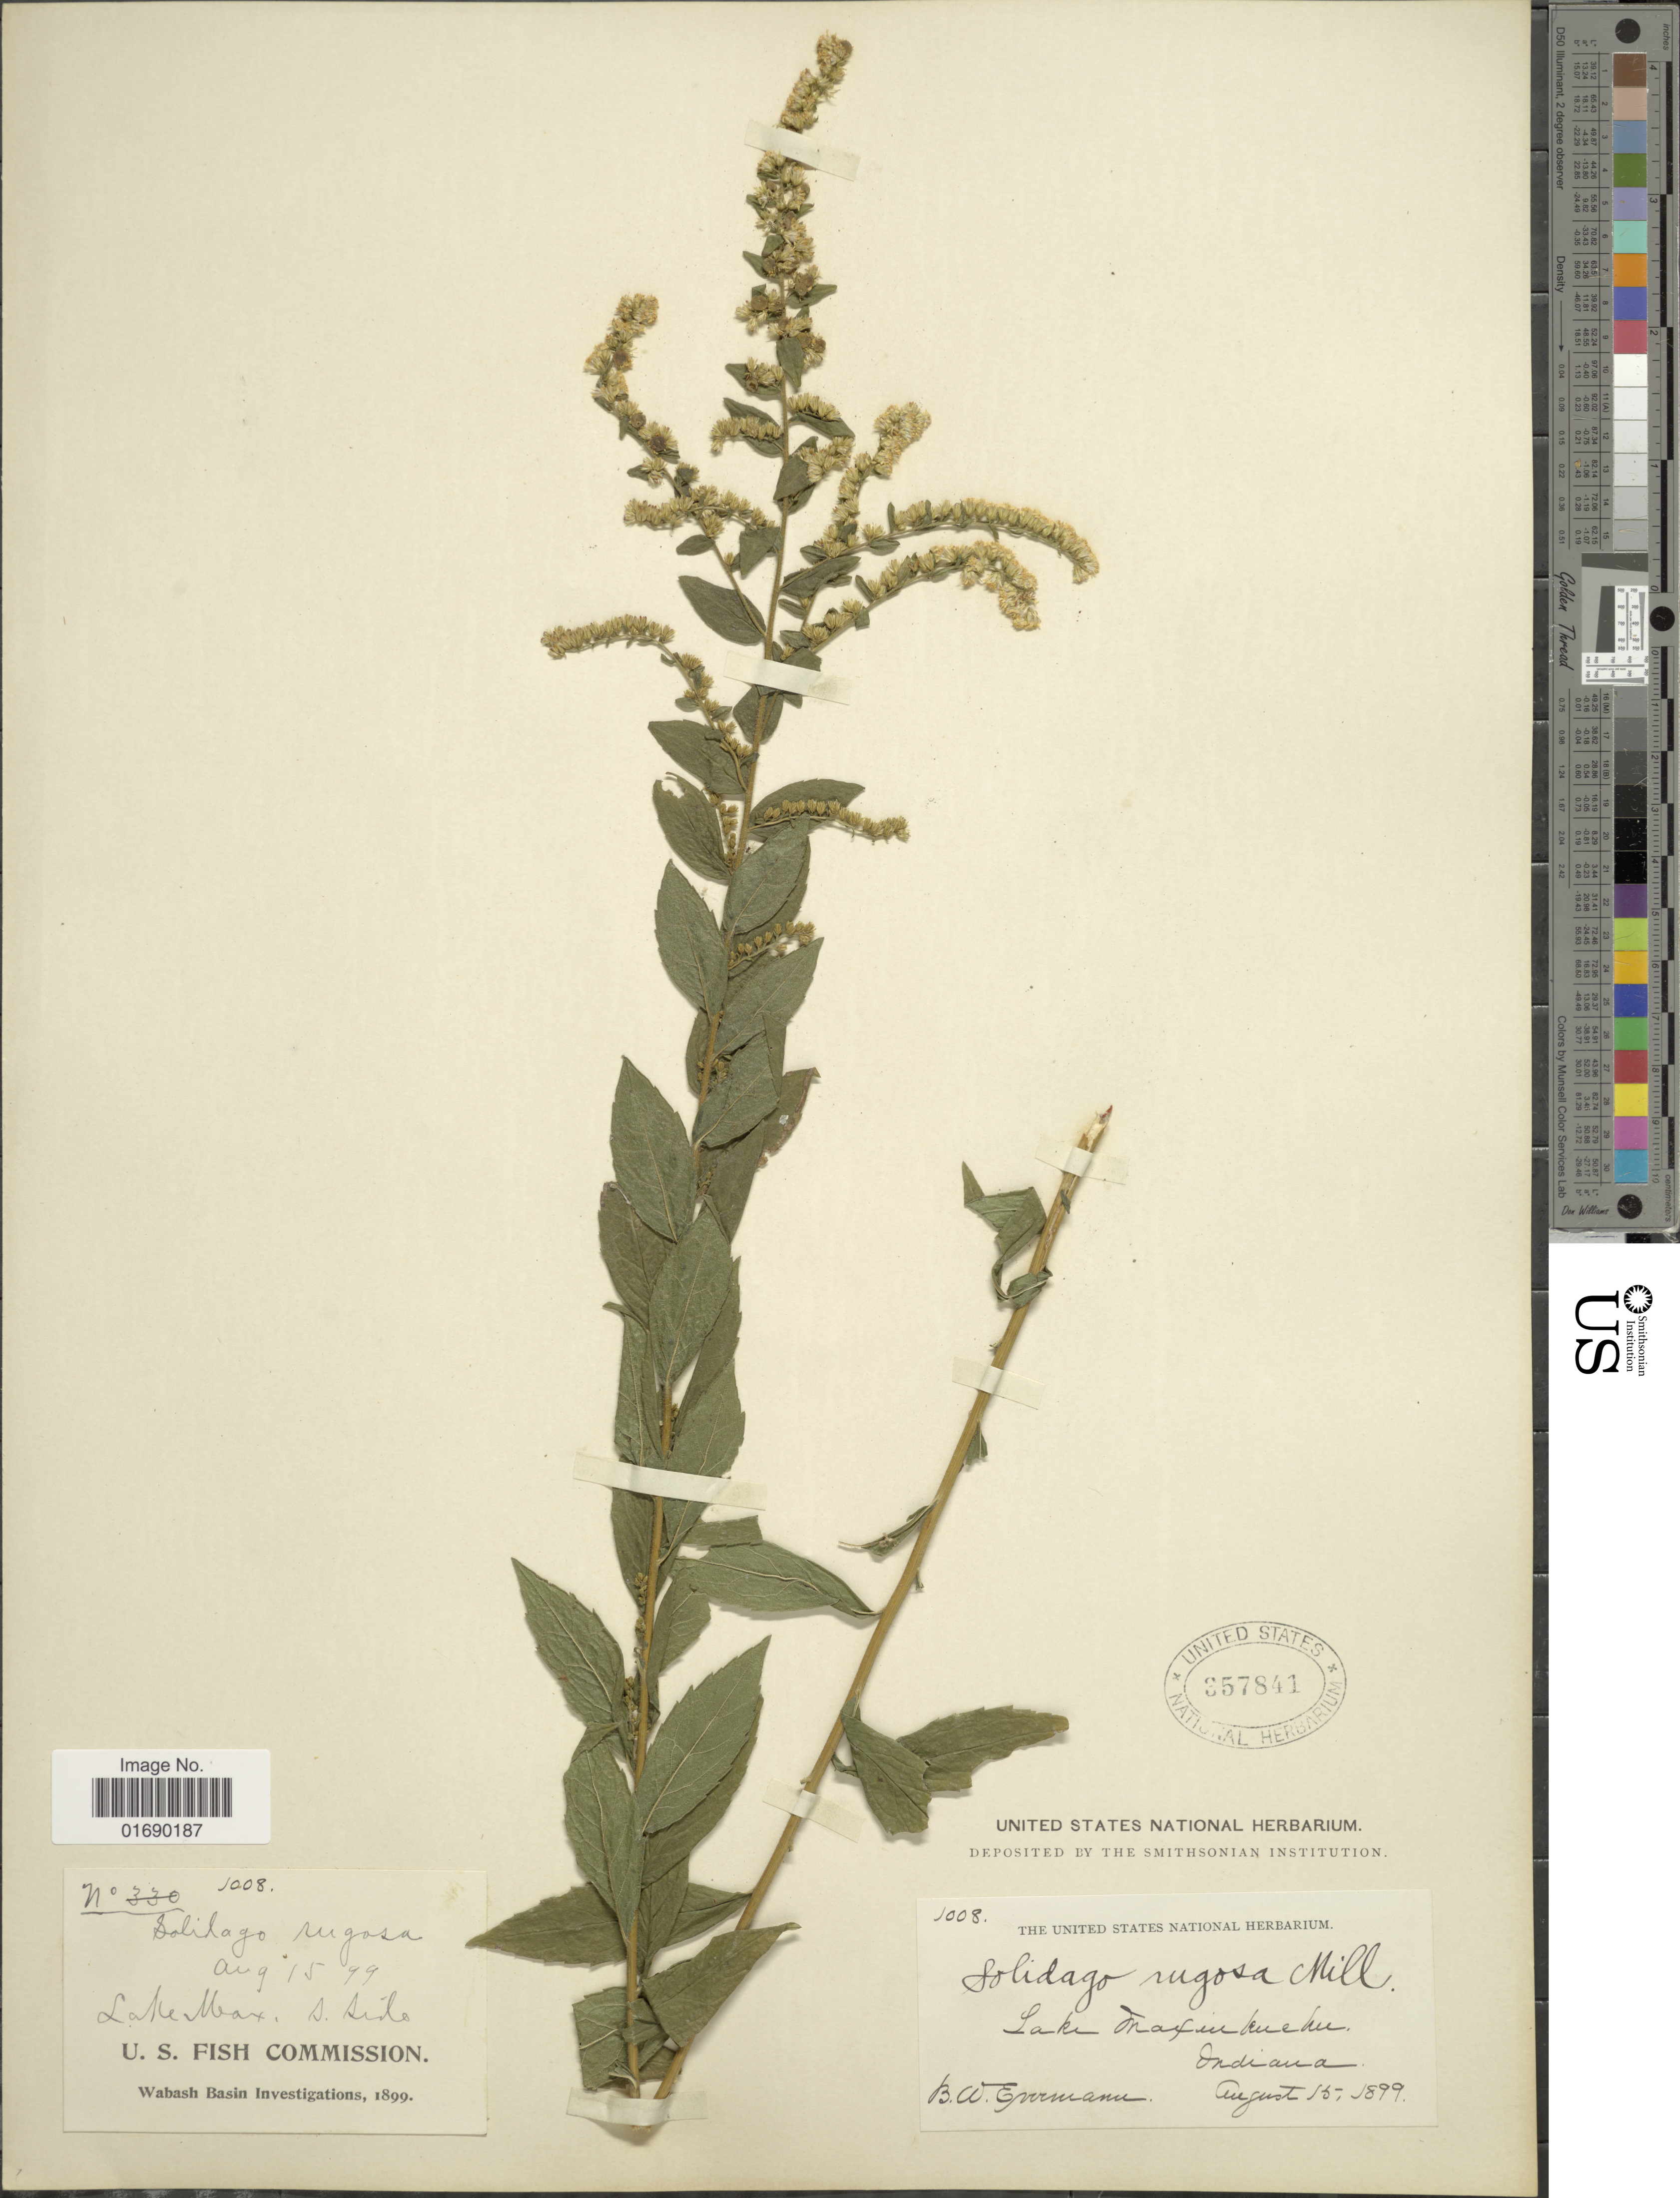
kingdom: Plantae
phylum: Tracheophyta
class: Magnoliopsida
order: Asterales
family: Asteraceae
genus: Solidago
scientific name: Solidago rugosa var. aspera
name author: (Aiton) Cronq.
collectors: B. W. Evermann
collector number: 1008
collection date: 1899-08-15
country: United States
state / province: Indiana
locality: Lake Maxinkuckee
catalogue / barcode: US 357841